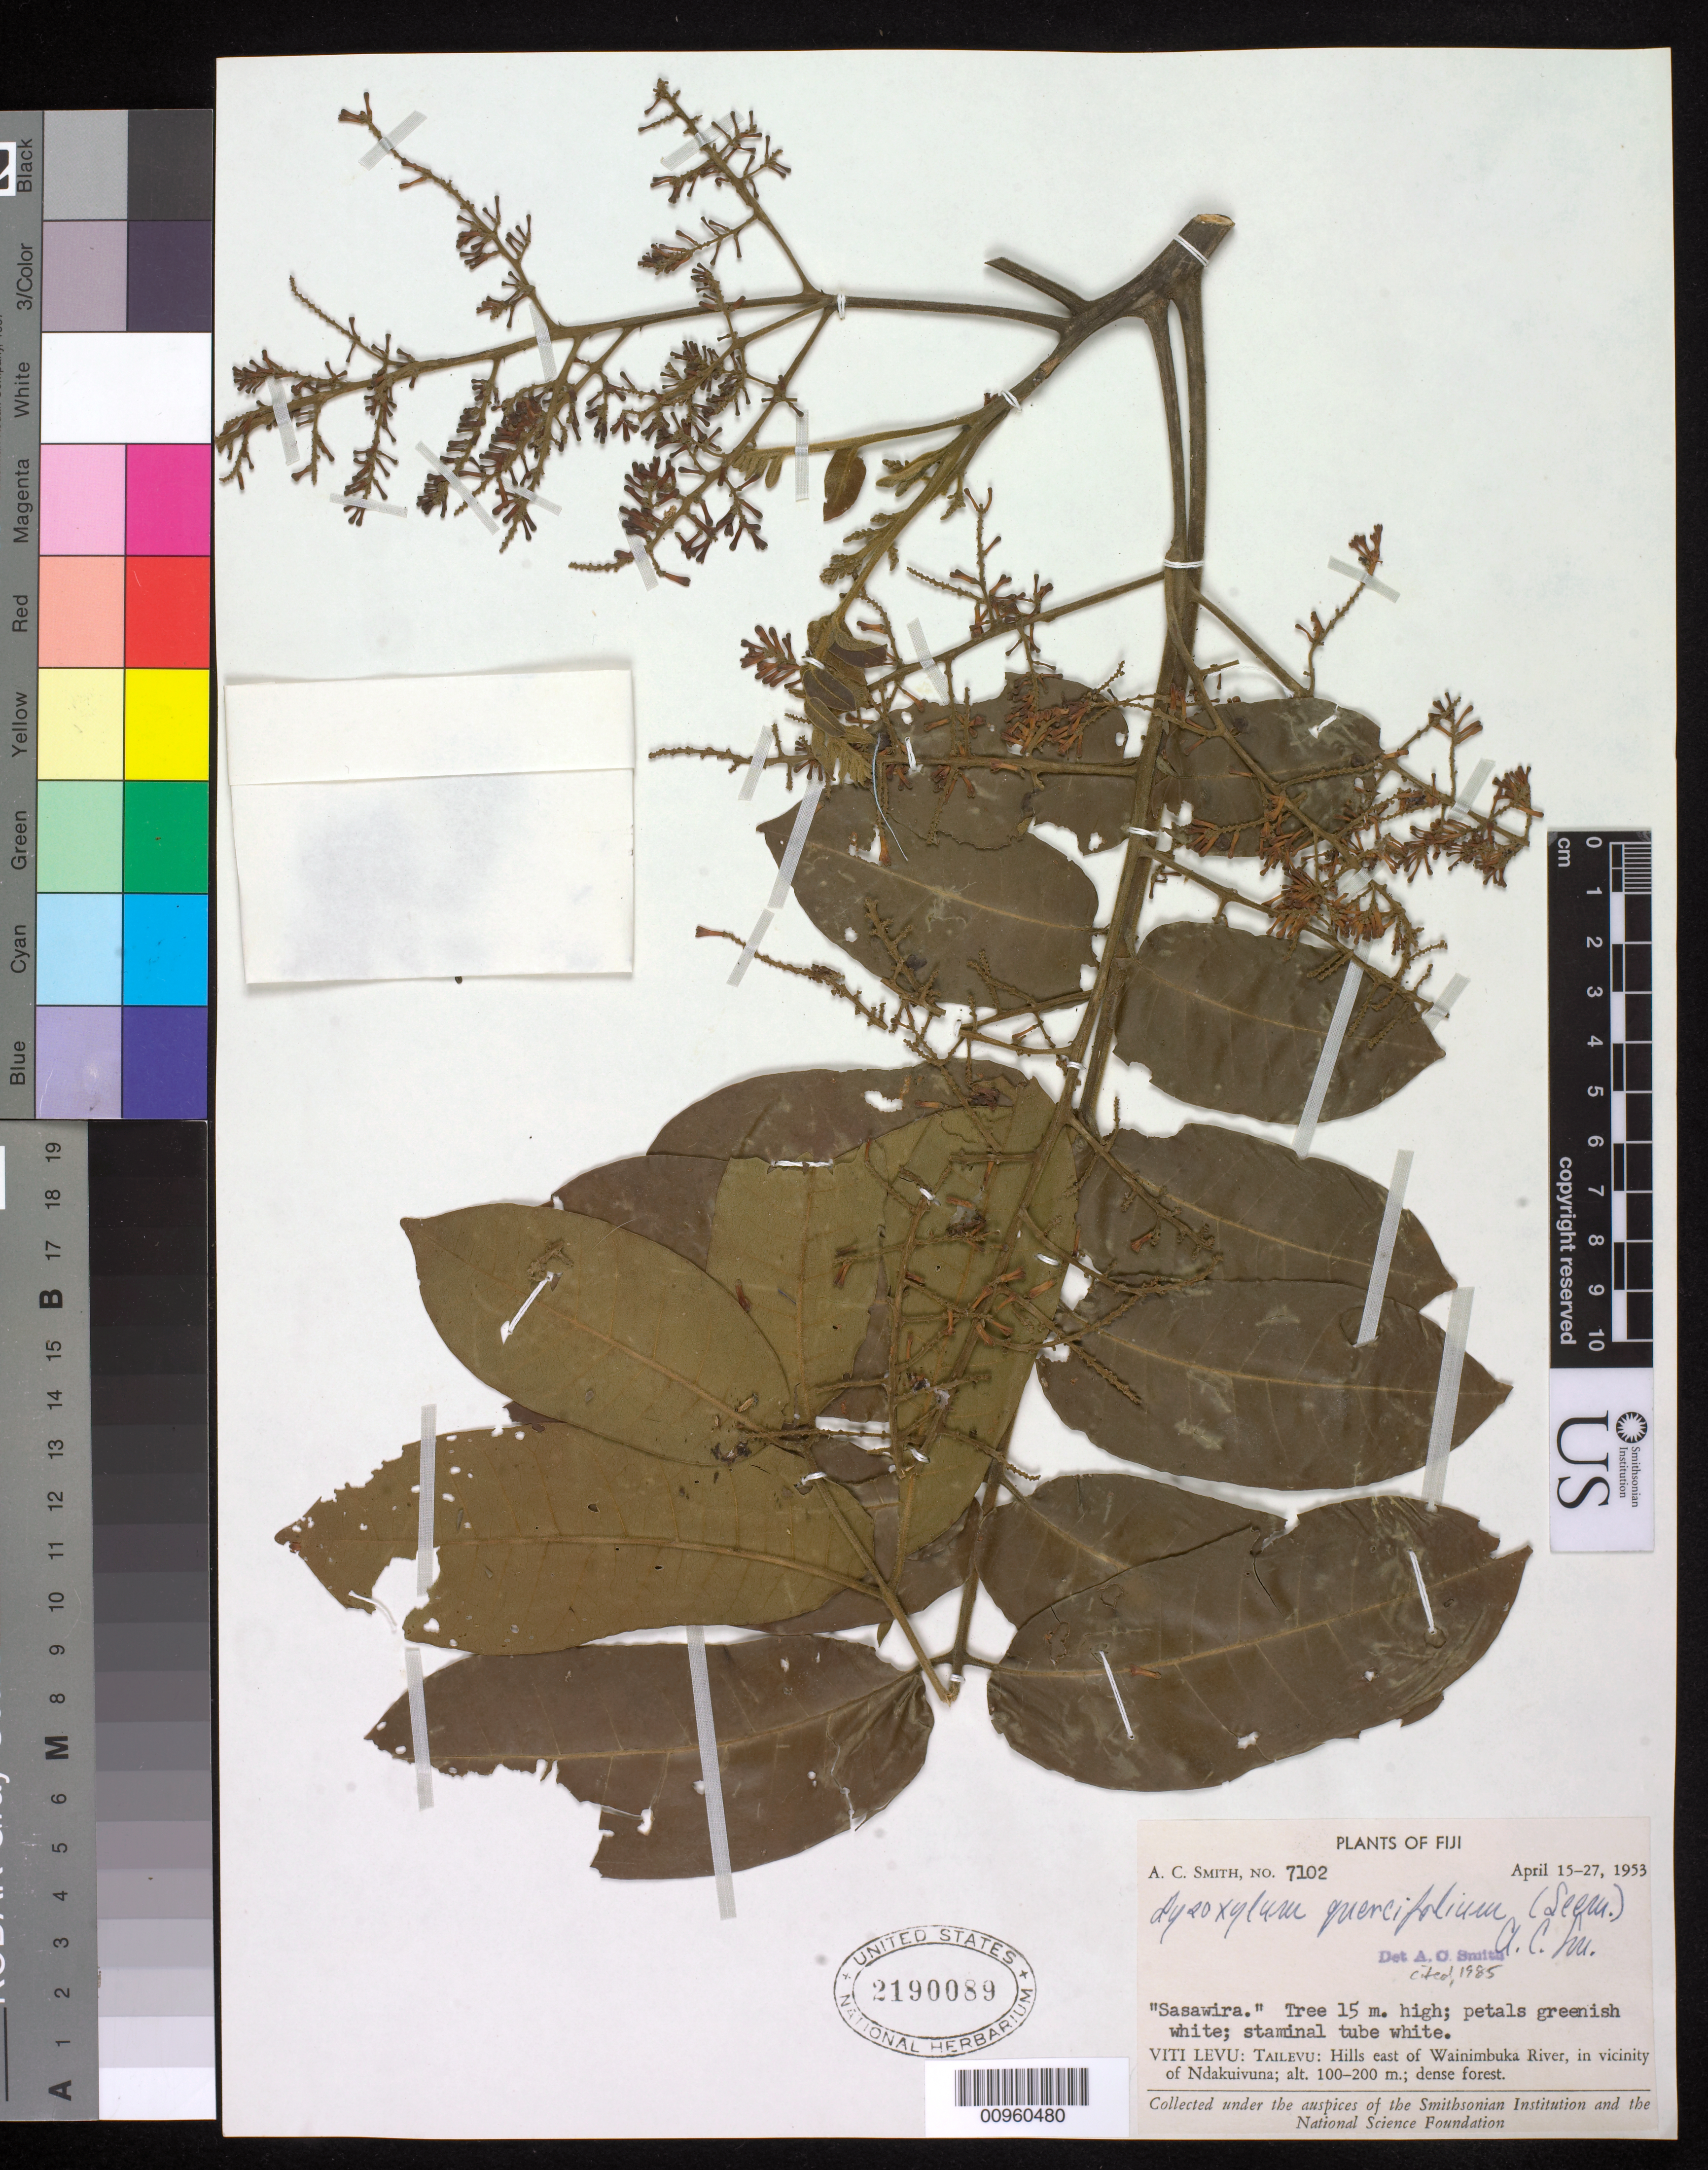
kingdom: Plantae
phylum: Tracheophyta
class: Magnoliopsida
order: Sapindales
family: Meliaceae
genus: Didymocheton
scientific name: Didymocheton alliaceus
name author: (G. Forst.) Mabb.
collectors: C. A. Smith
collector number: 7102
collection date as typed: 15 Apr 1953 to 27 Apr 1953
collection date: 1953-04-15/1953-04-27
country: Fiji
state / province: Central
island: Viti Levu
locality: Hills E of Wainimbuka River, vicinity of Ndakuivuna. Tailevu.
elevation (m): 100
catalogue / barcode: US 2190089